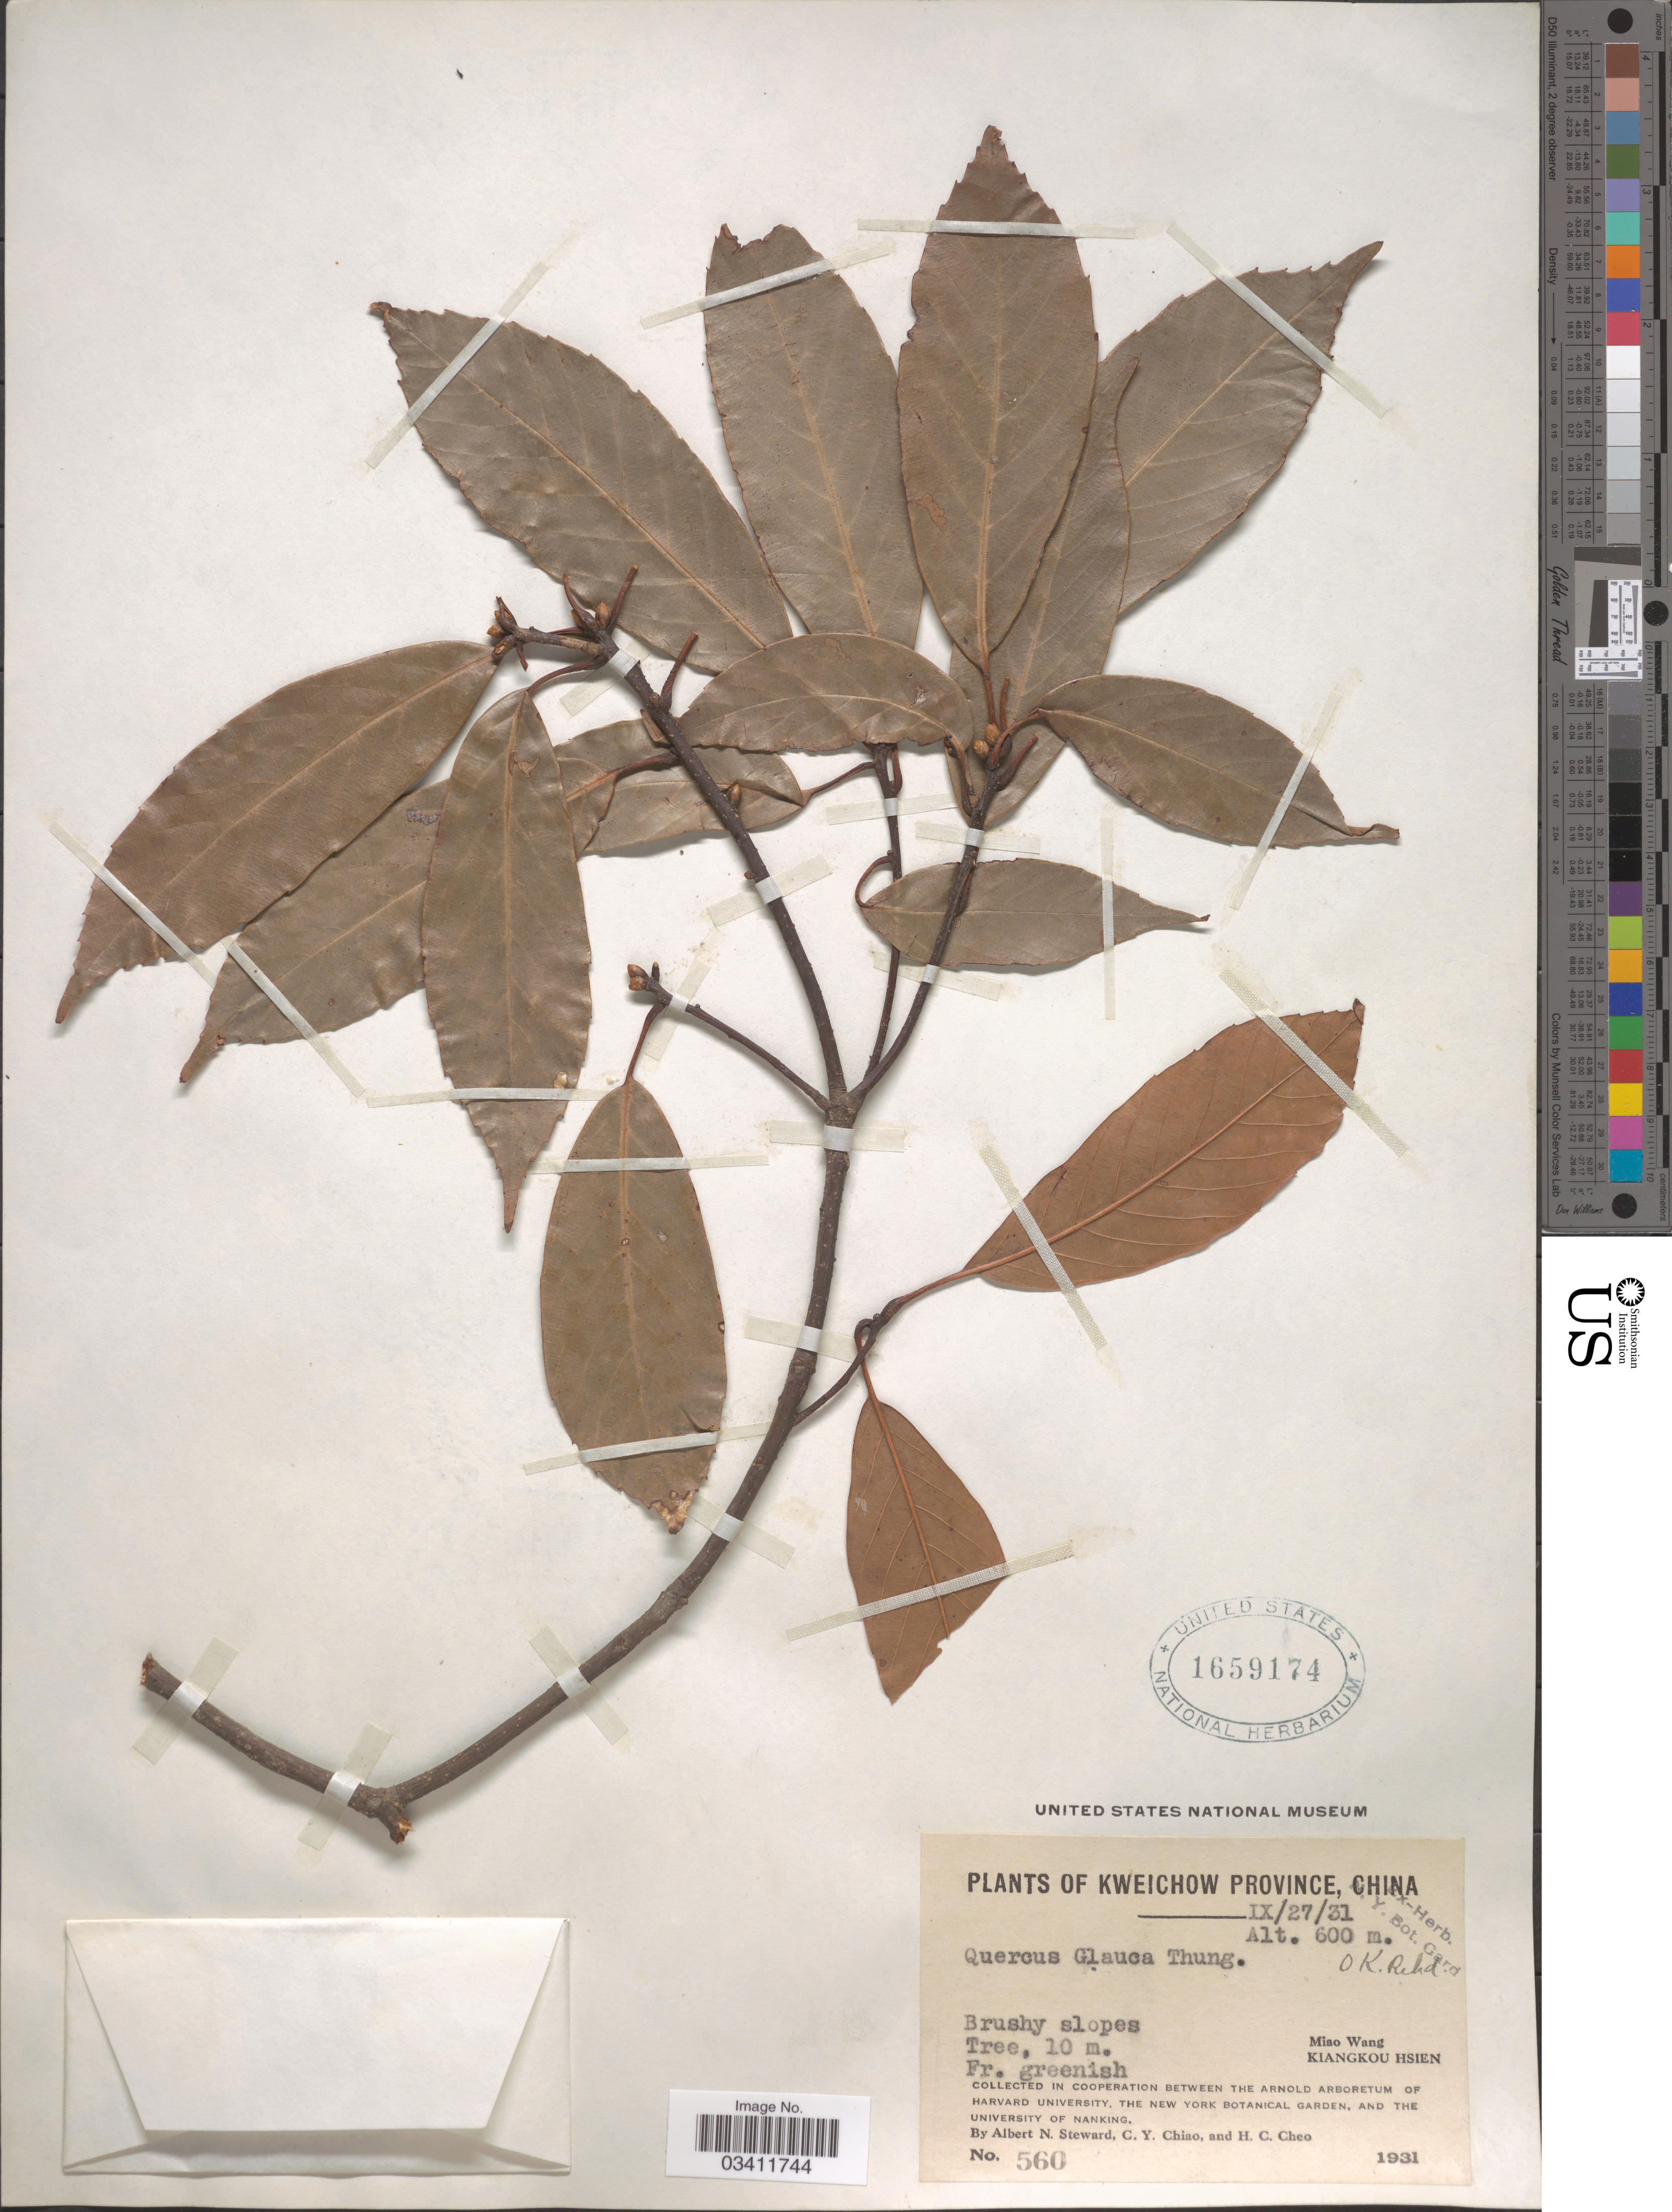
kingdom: Plantae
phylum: Tracheophyta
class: Magnoliopsida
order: Fagales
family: Fagaceae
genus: Quercus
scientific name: Quercus glauca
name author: Thunb.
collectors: A. N. Steward, C. Y. Chiao & H. Cheo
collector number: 560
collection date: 1931-09-27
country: China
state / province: Guizhou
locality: Kweichow Province. Miao Wang. Kiangkou Hsien.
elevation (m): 600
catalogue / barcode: US 1659174